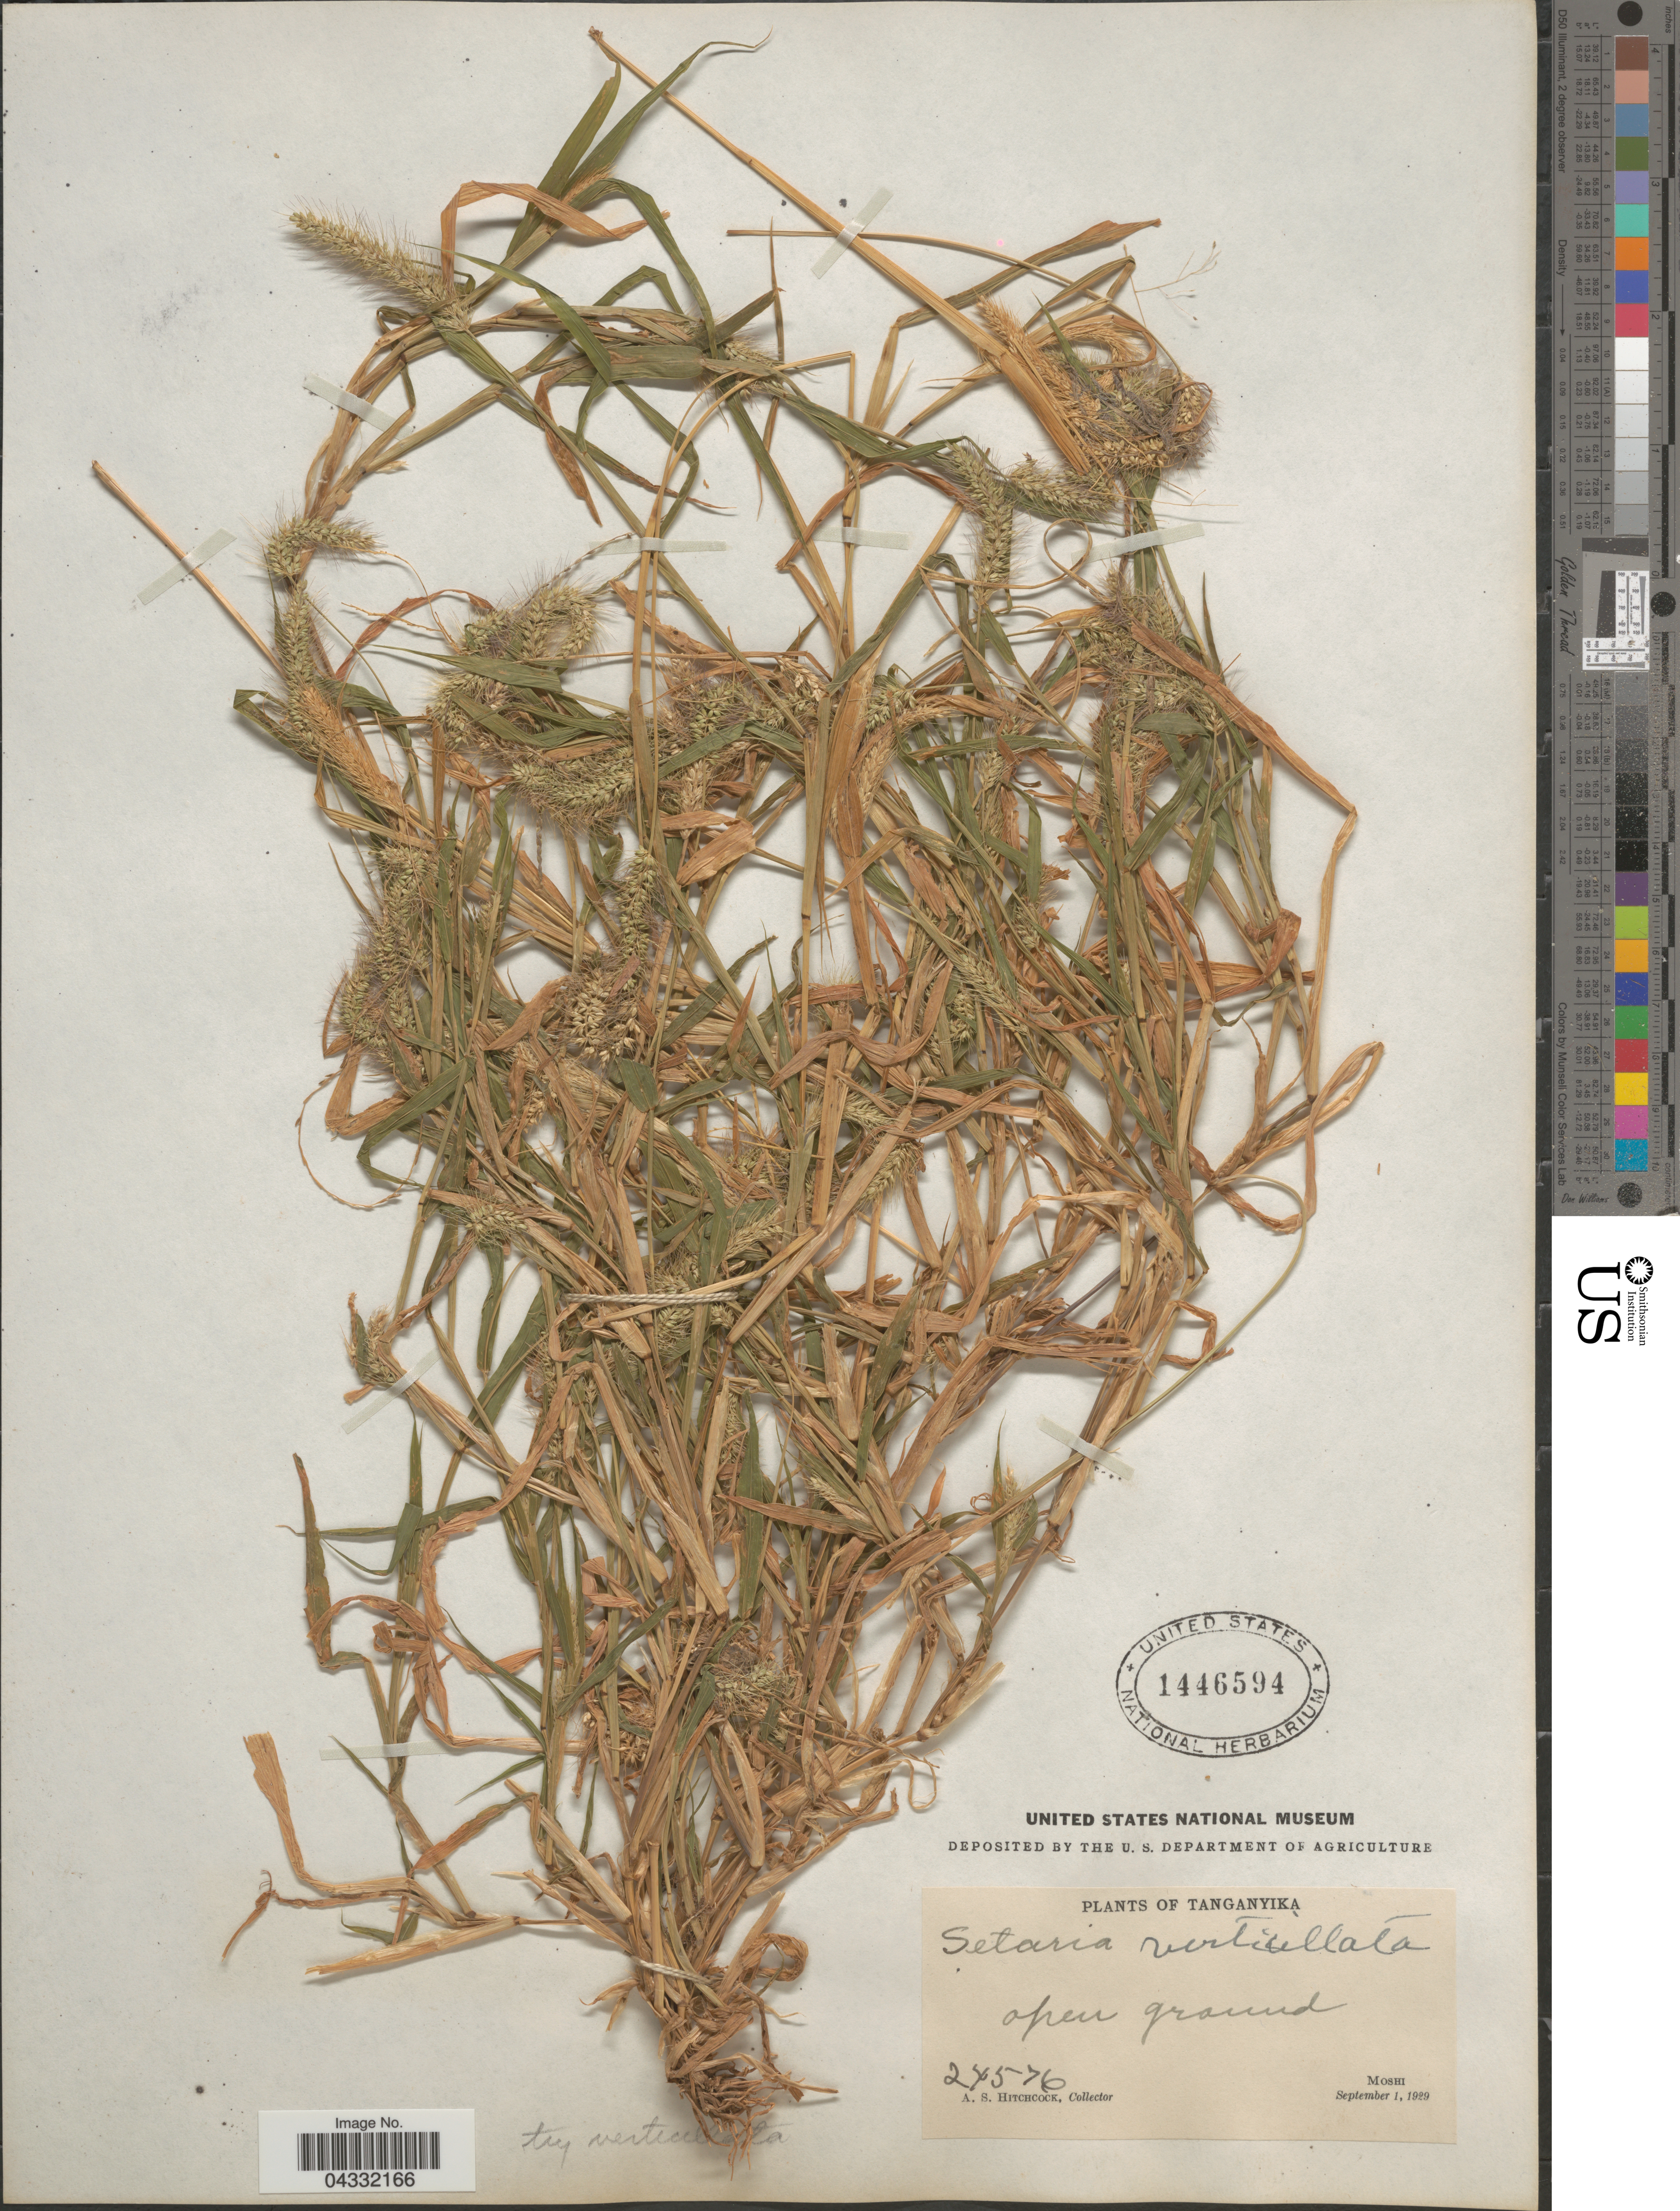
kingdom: Plantae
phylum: Tracheophyta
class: Liliopsida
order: Poales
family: Poaceae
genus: Setaria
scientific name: Setaria verticillata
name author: (L.) P. Beauv.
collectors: A. S. Hitchcock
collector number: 24576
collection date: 1929-09-01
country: Tanzania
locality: Open ground. Moshi.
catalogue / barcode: US 1446594